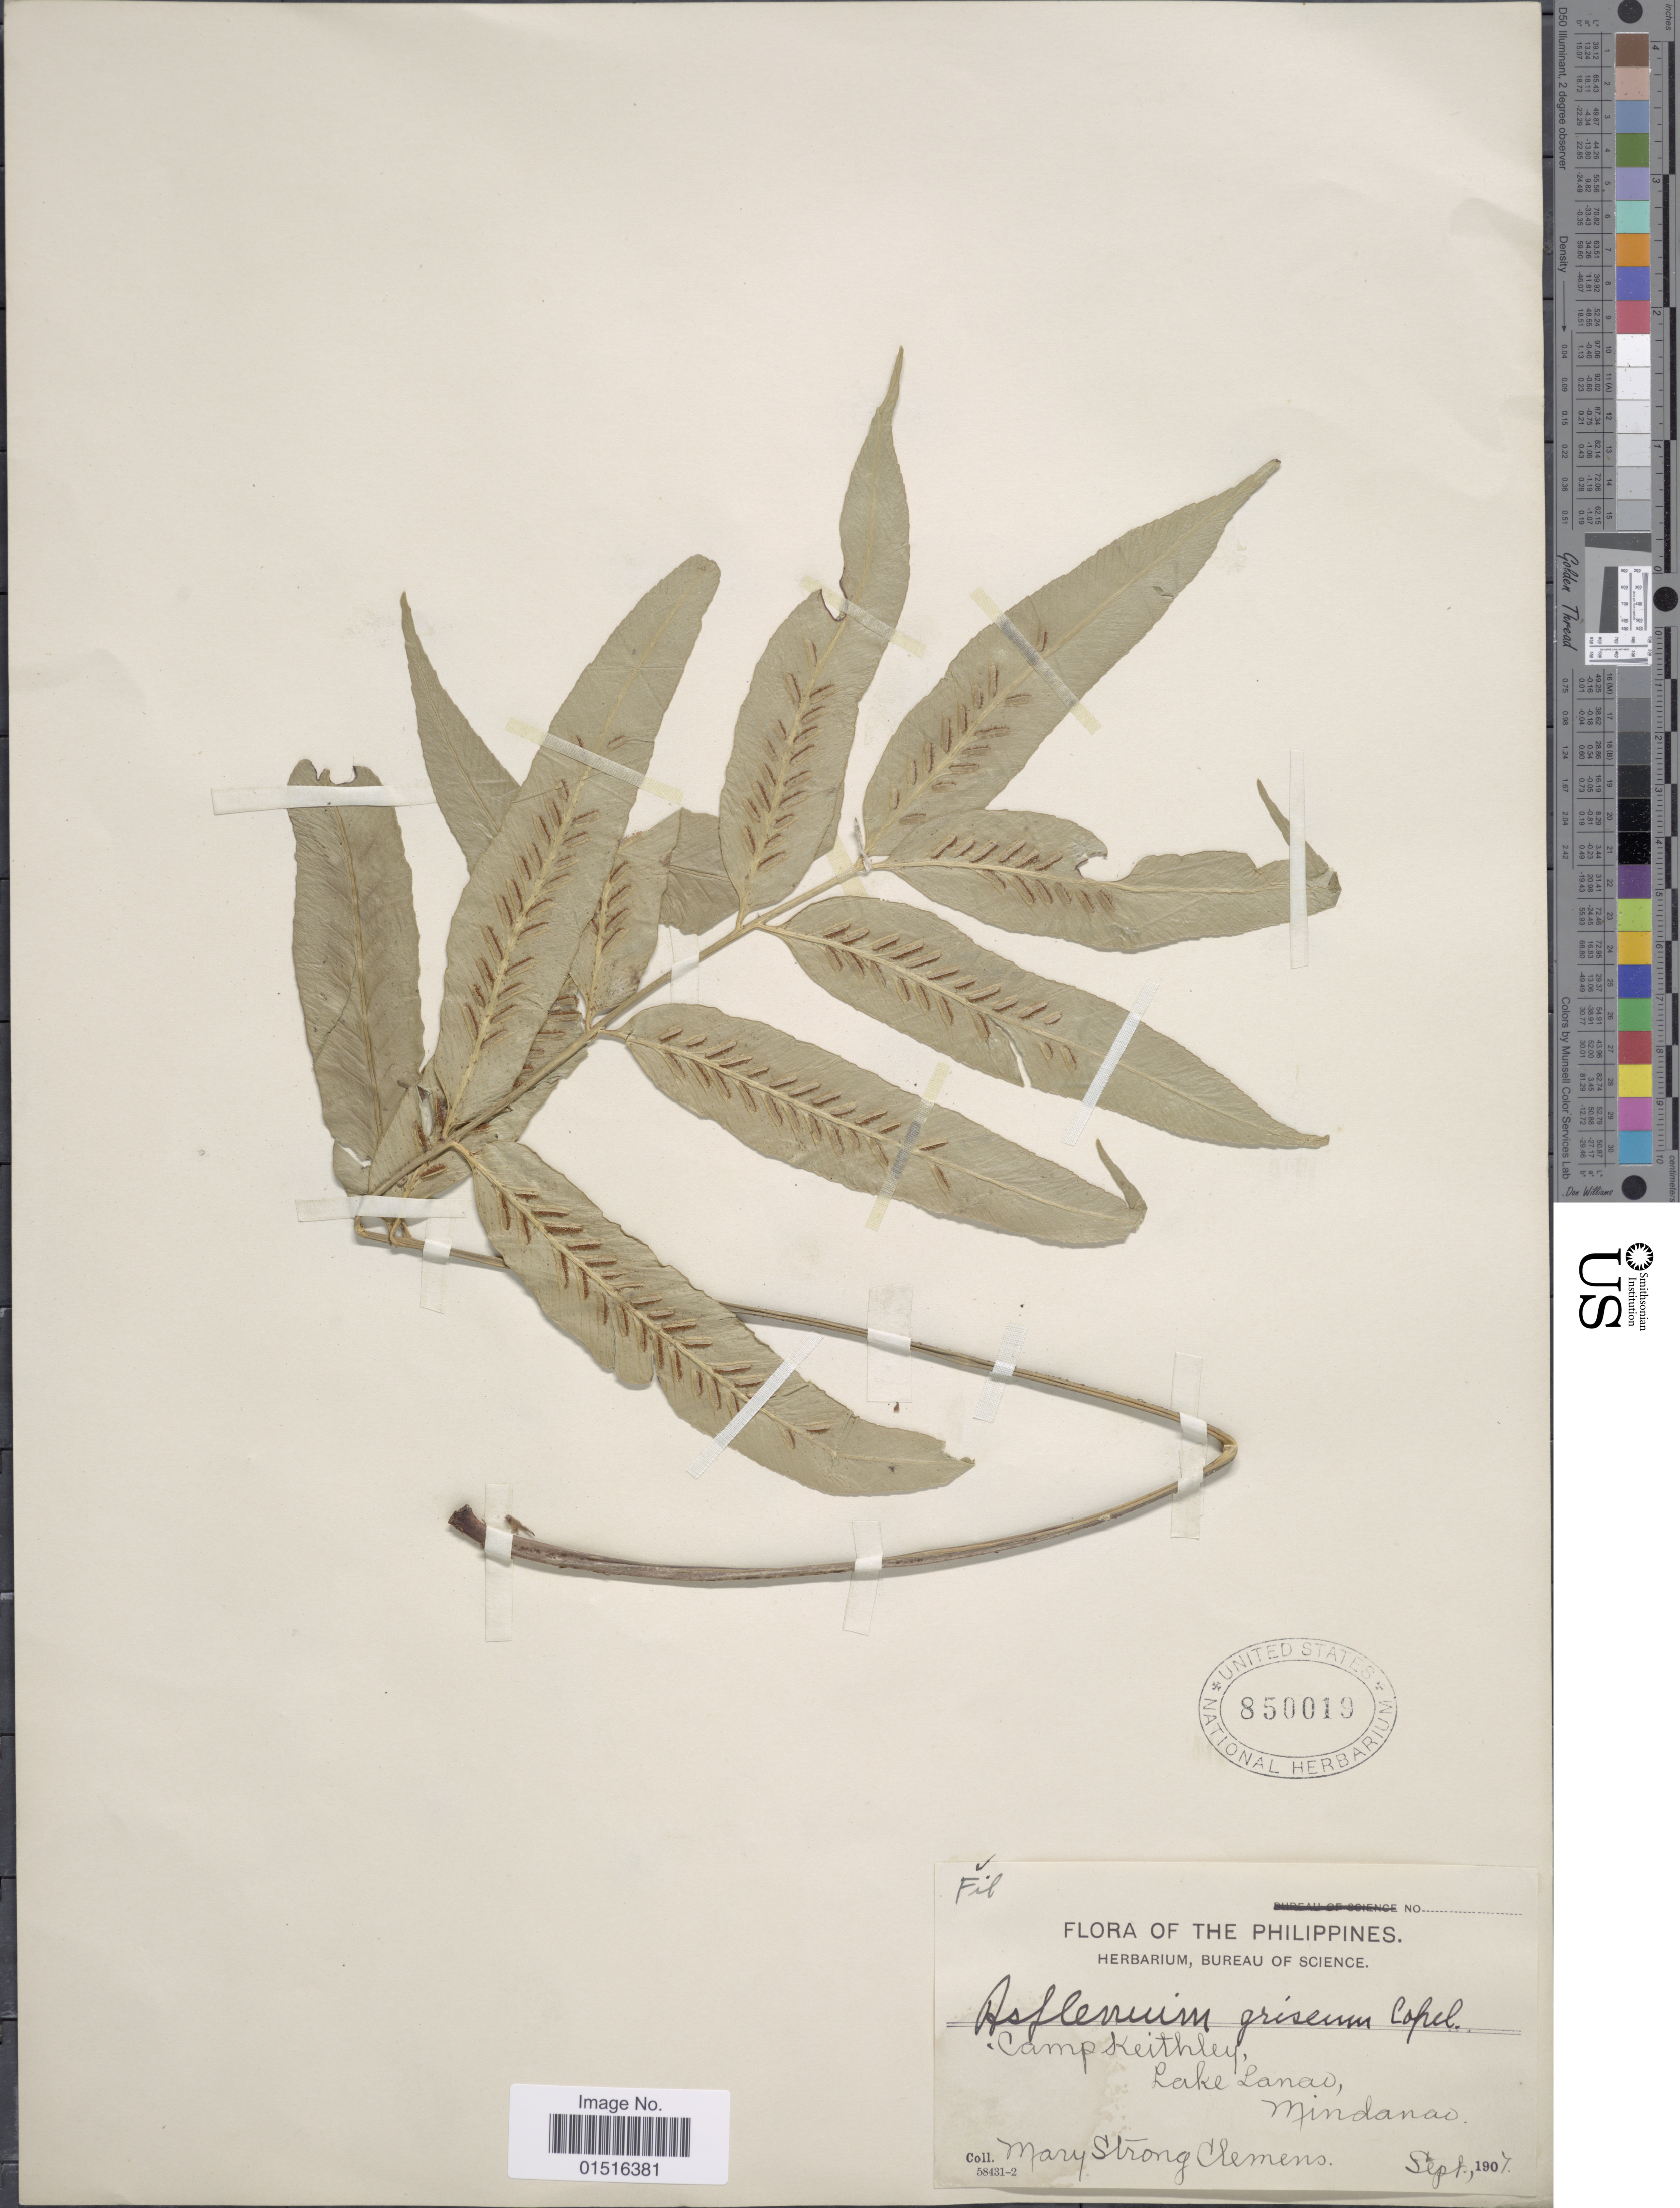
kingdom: Plantae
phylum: Tracheophyta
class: Polypodiopsida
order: Polypodiales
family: Aspleniaceae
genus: Asplenium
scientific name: Asplenium griseum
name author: Copel.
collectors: M. S. Clemens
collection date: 1907-09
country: Philippines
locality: Camp Keithley, Lake Lanao, Mindanao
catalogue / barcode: US 850019